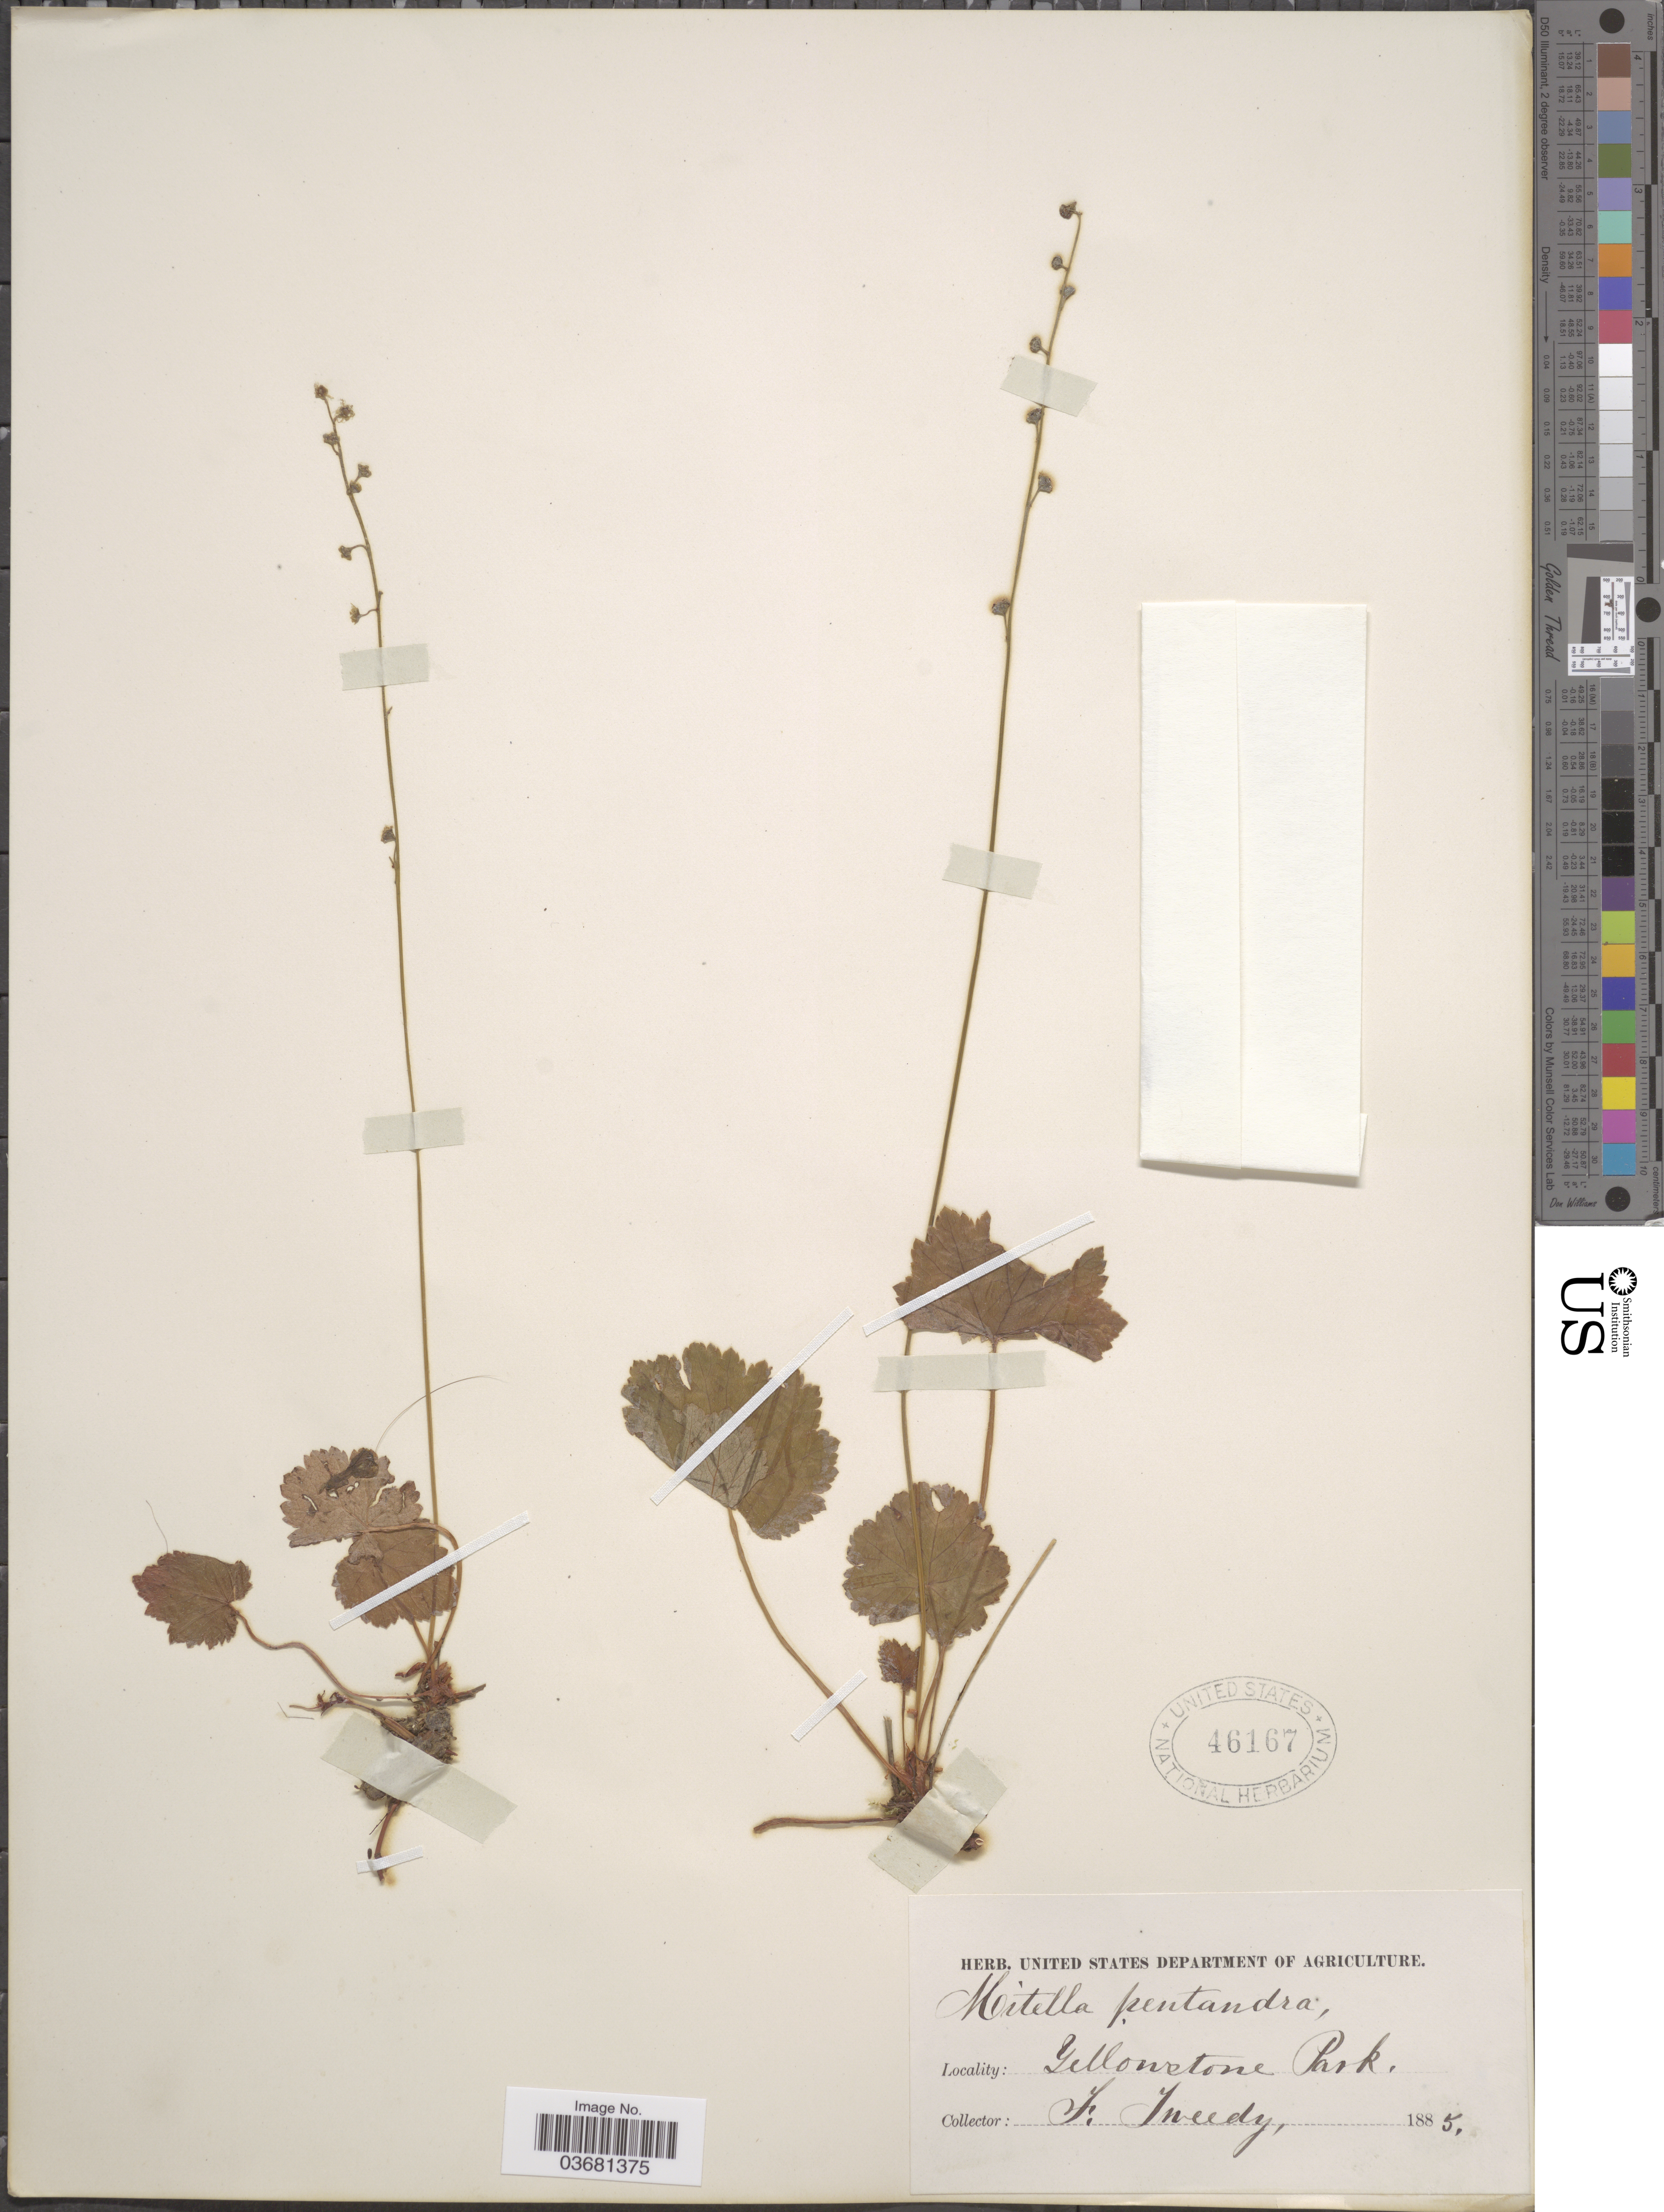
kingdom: Plantae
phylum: Tracheophyta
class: Magnoliopsida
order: Saxifragales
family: Saxifragaceae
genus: Mitella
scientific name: Mitella pentandra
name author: Hook.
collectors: F. Tweedy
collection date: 1885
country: United States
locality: Yellowstone Park.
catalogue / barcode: US 46167